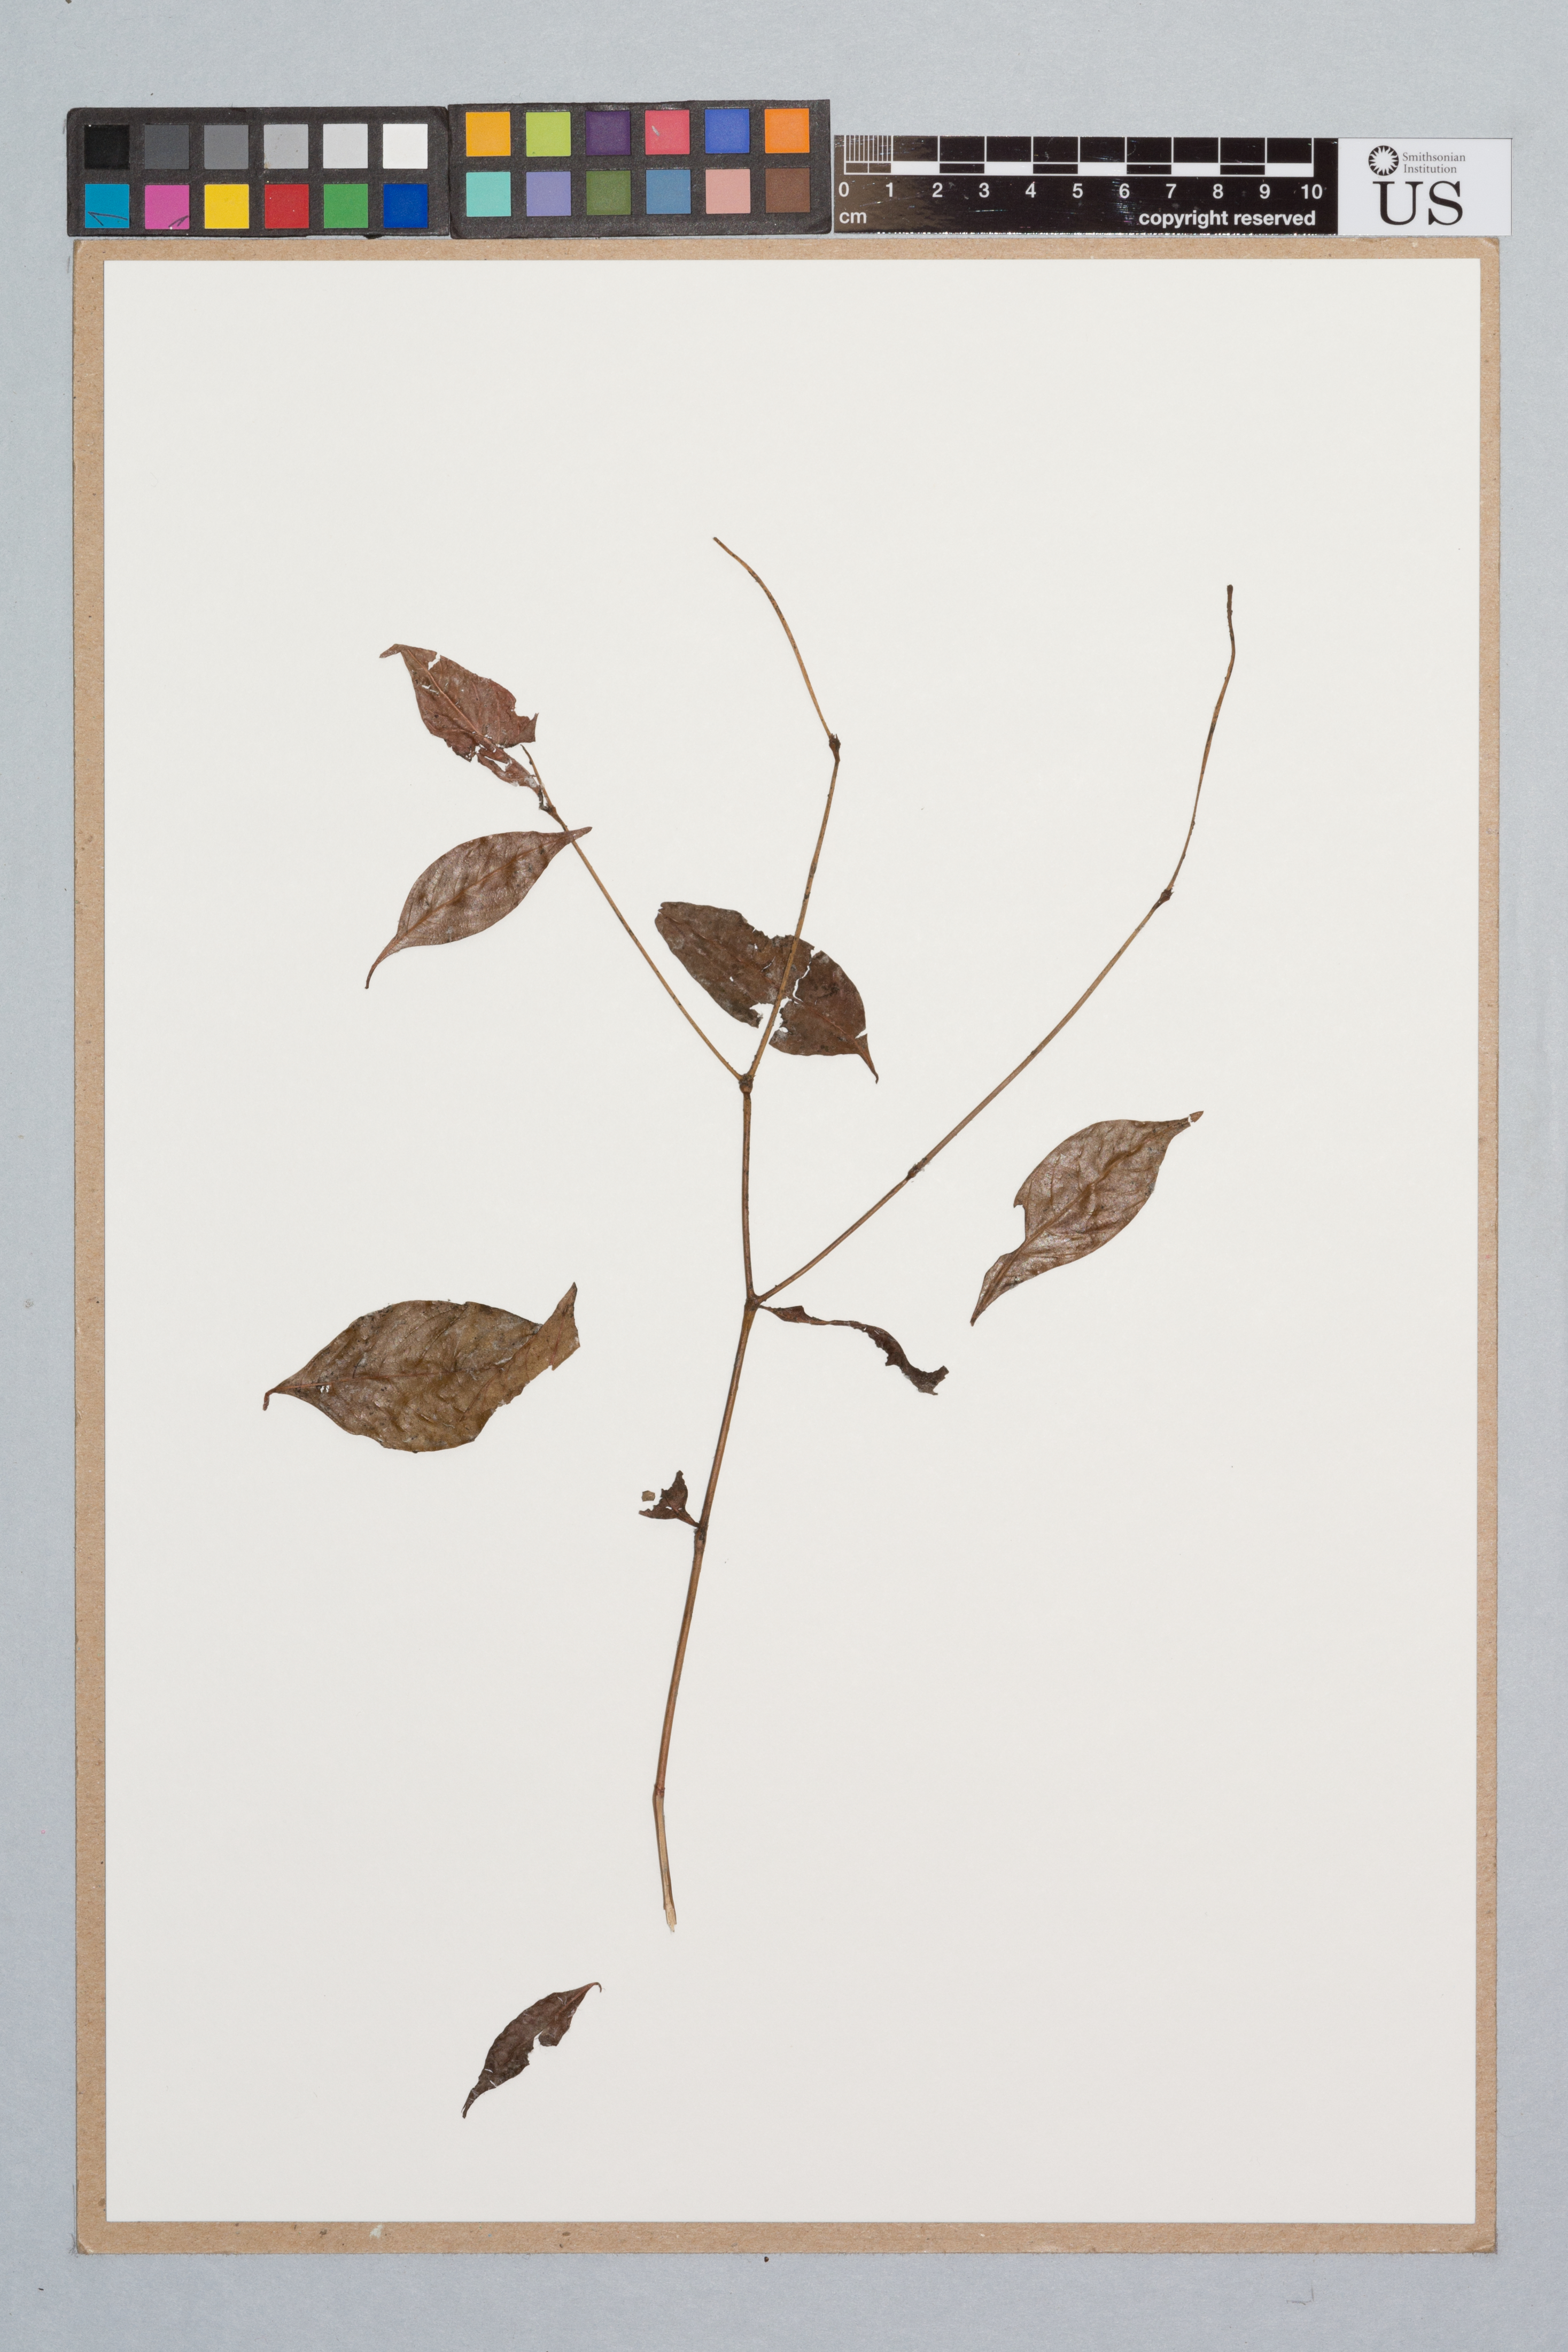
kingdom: Plantae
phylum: Tracheophyta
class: Magnoliopsida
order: Gentianales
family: Rubiaceae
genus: Psychotria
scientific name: Psychotria hoffmannseggiana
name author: (Willd. ex Roem. & Schult.) Müll. Arg.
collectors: J. S. de la Cruz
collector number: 2120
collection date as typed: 22-Sep-22 to 6-Oct-22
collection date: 1922-09-22/1922-10-06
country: Guyana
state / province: Cuyuni-Mazaruni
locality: Upper Mazaruni R.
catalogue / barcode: US 1123023